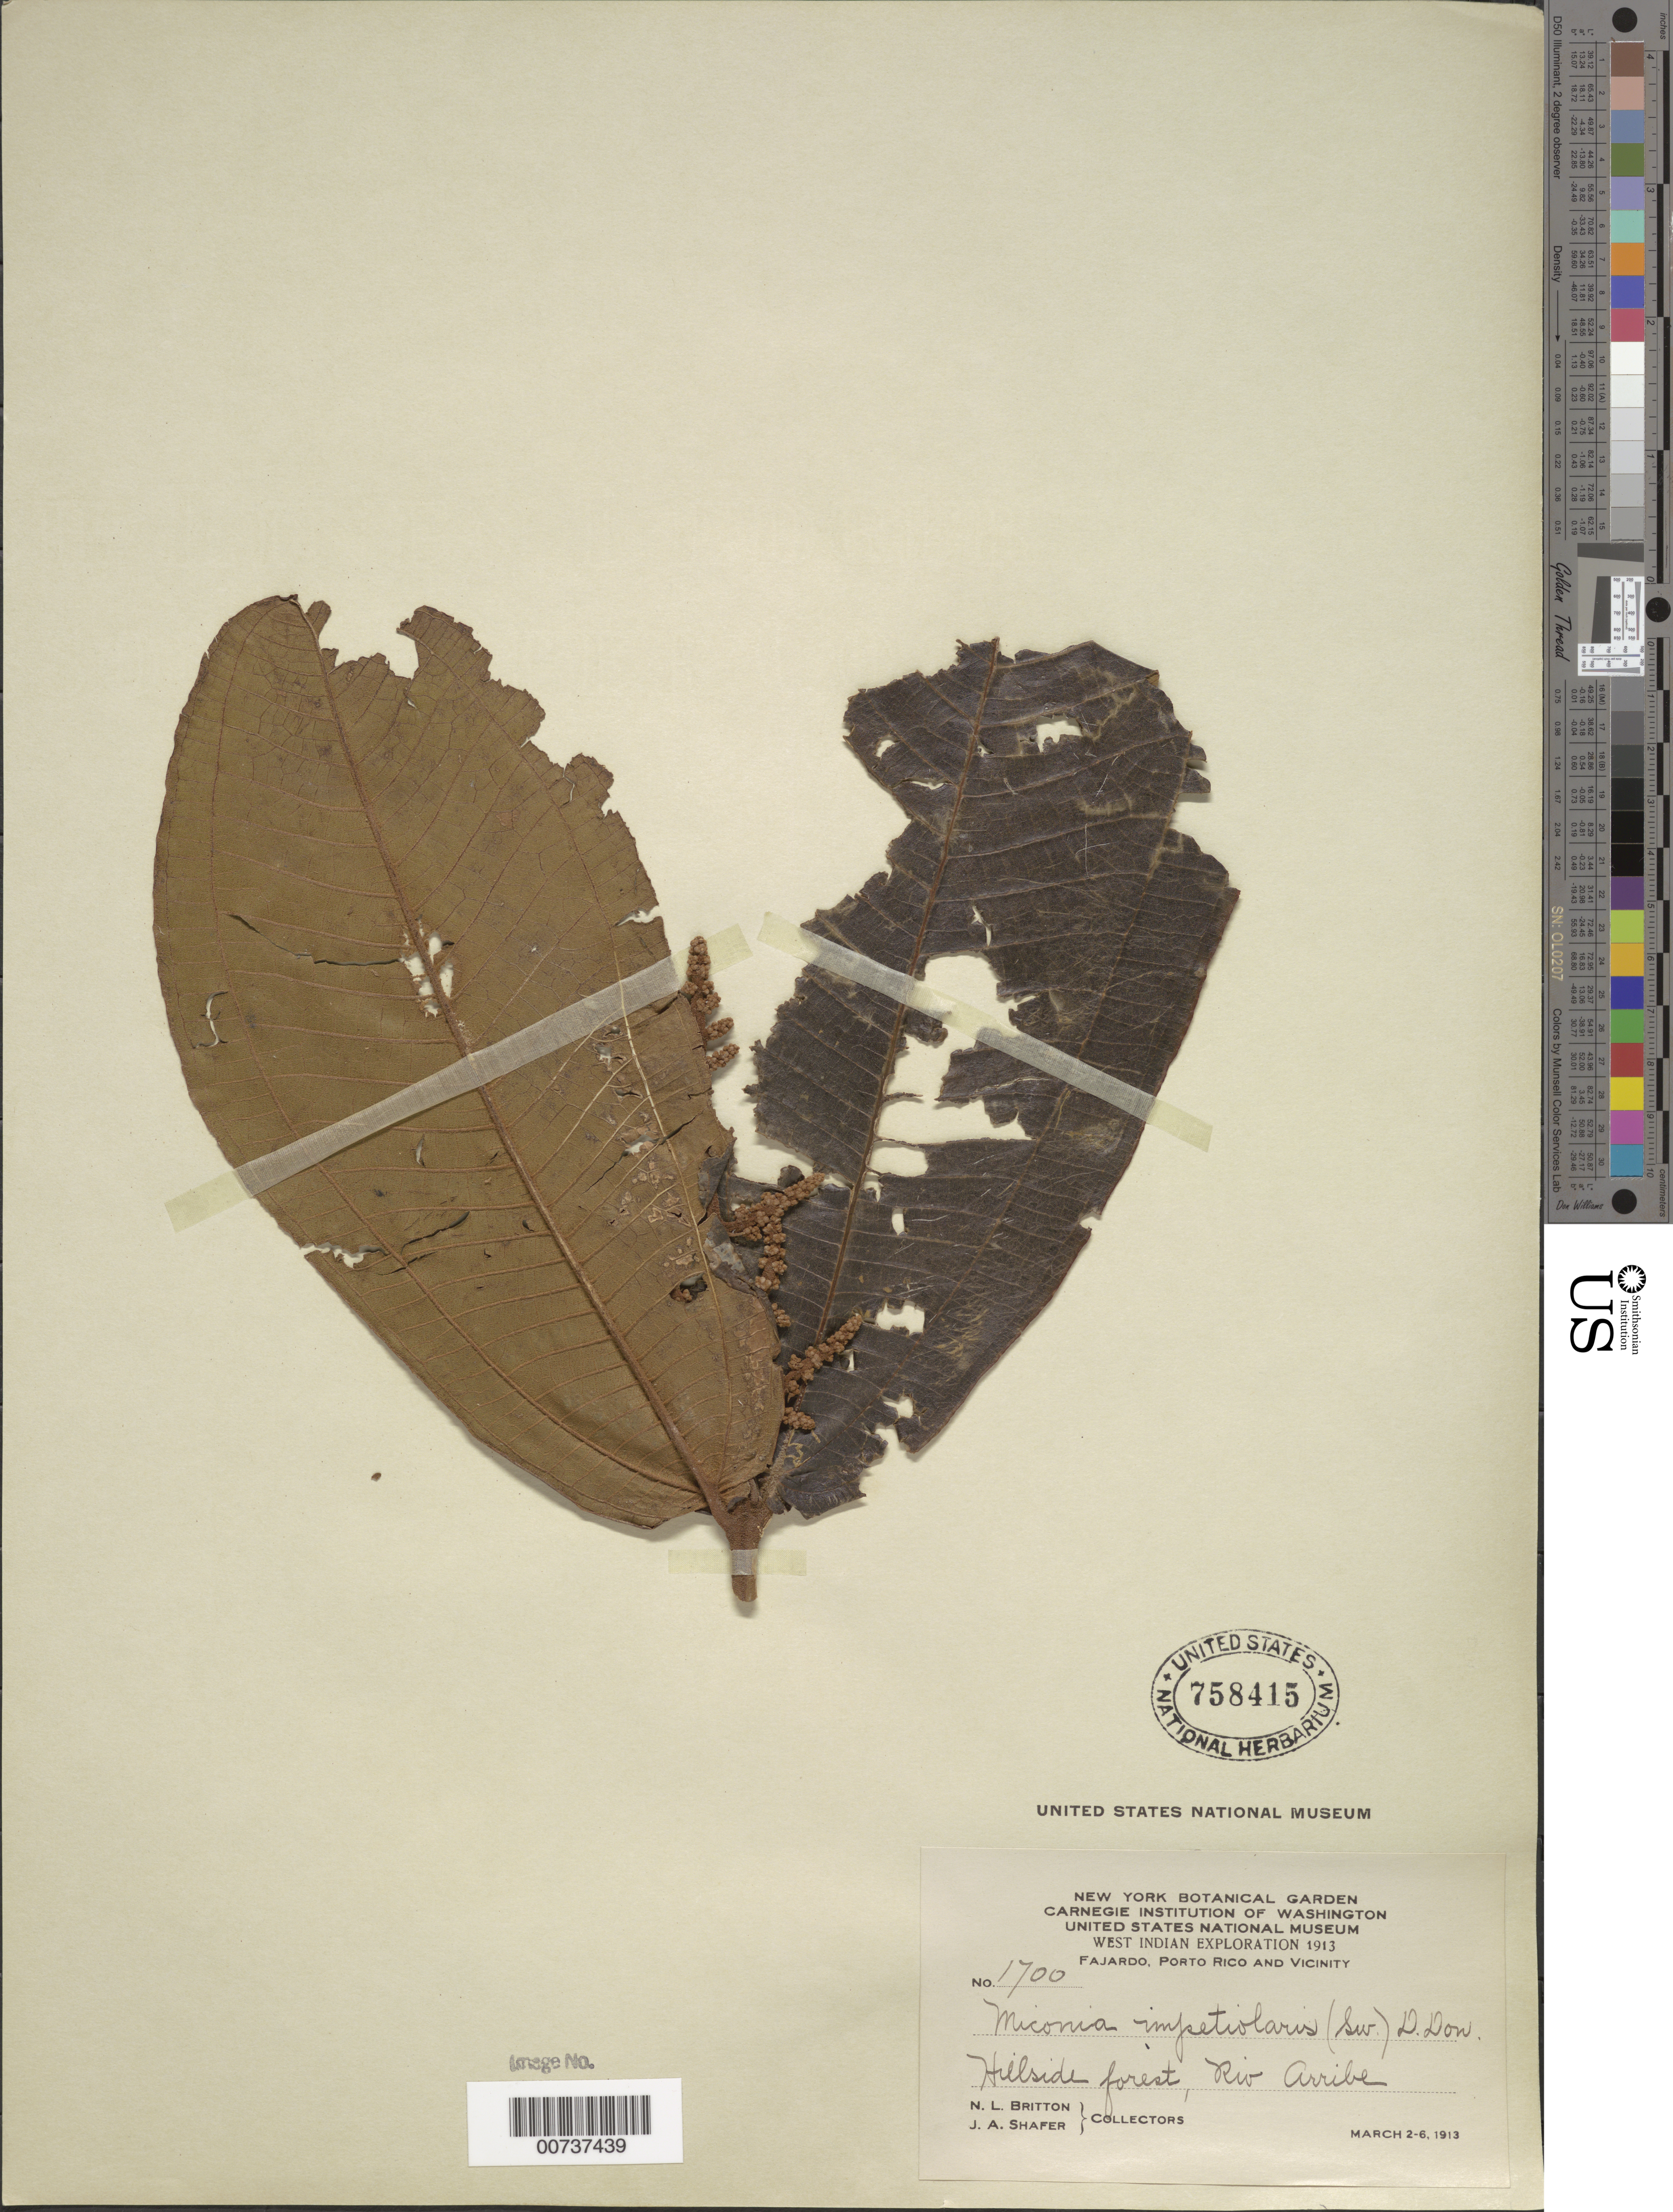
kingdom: Plantae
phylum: Tracheophyta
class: Magnoliopsida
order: Myrtales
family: Melastomataceae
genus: Miconia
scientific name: Miconia impetiolaris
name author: (Sw.) D. Don ex DC.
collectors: N. Britton & J. A. Shafer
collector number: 1700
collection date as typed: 02 Mar 1913 to 06 Mar 1913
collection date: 1913-03-02/1913-03-06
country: Puerto Rico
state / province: Fajardo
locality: Fajardo, Río Arriba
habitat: Hillside forest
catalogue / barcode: US 758415